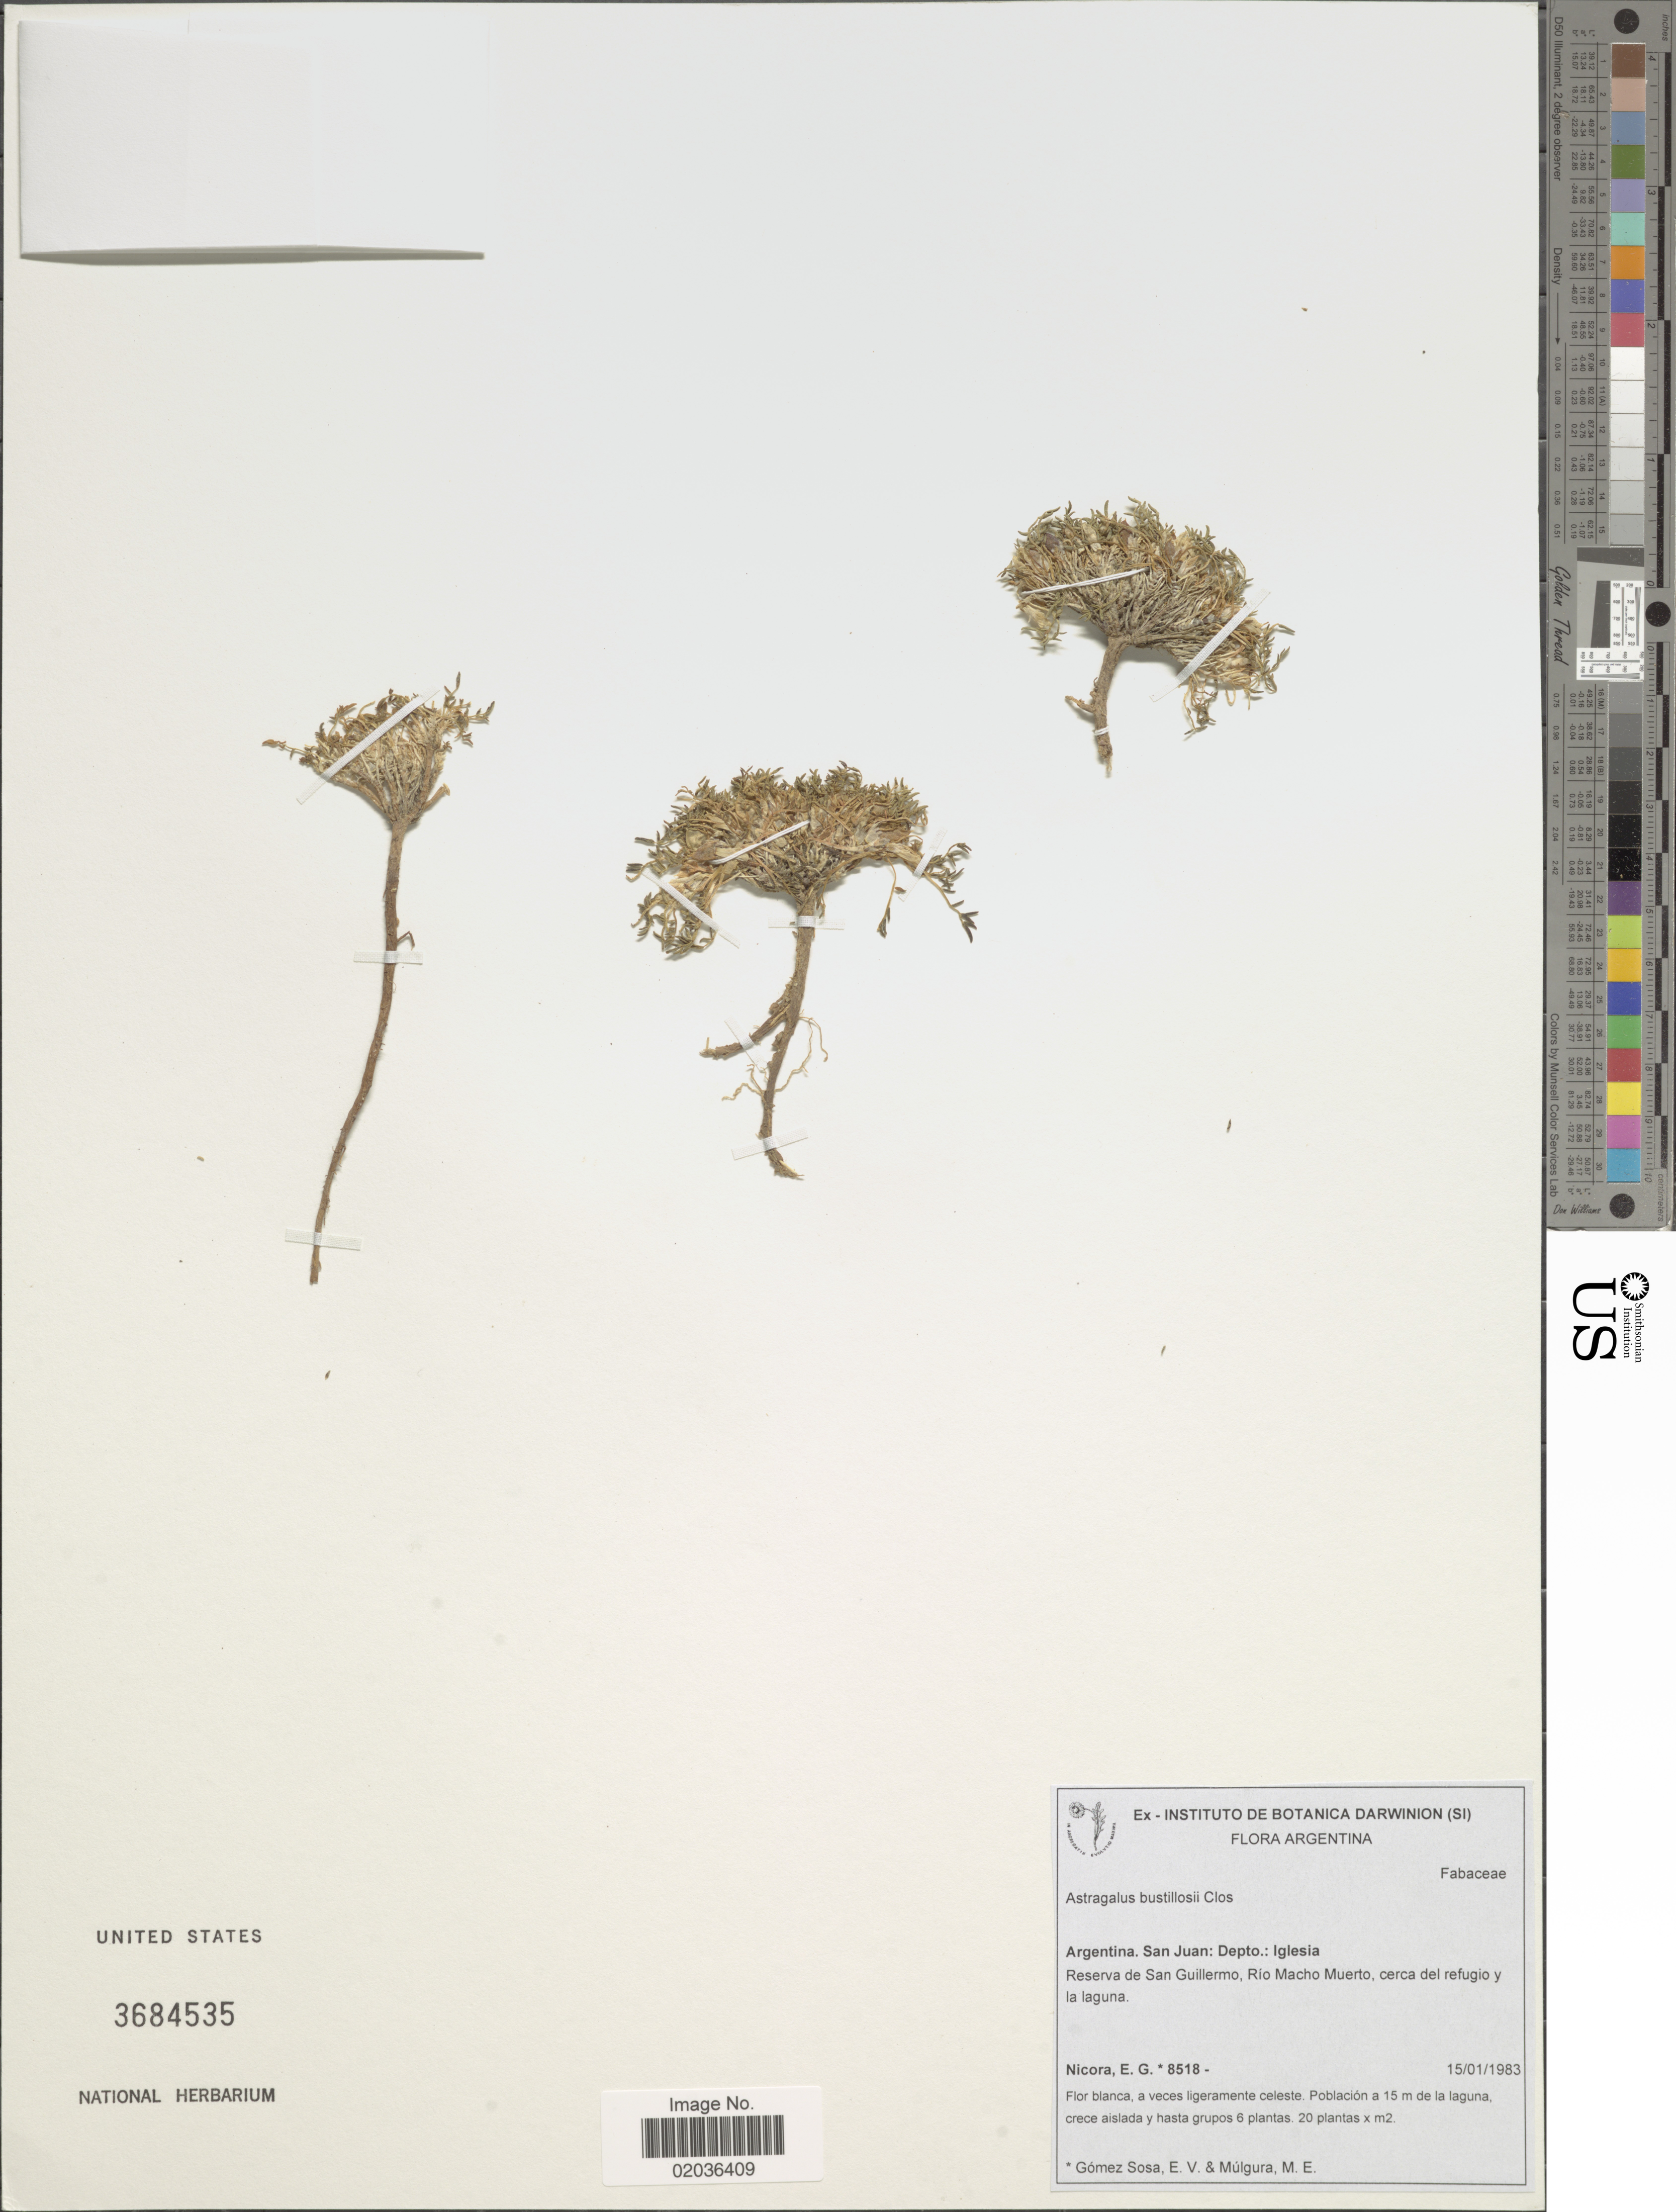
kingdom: Plantae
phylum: Tracheophyta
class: Magnoliopsida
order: Fabales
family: Fabaceae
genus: Astragalus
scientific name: Astragalus bustillosii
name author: Clos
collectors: E. G. Nicora, E. V. Gómez-Sosa & M. E. Múlgura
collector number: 8518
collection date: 1983-01-15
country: Argentina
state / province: San Juan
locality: Depto.: Iglesia. Reserva de San Guillermo, Rio Macho Muerto, cerca del refugio y la laguna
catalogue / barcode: US 3684535